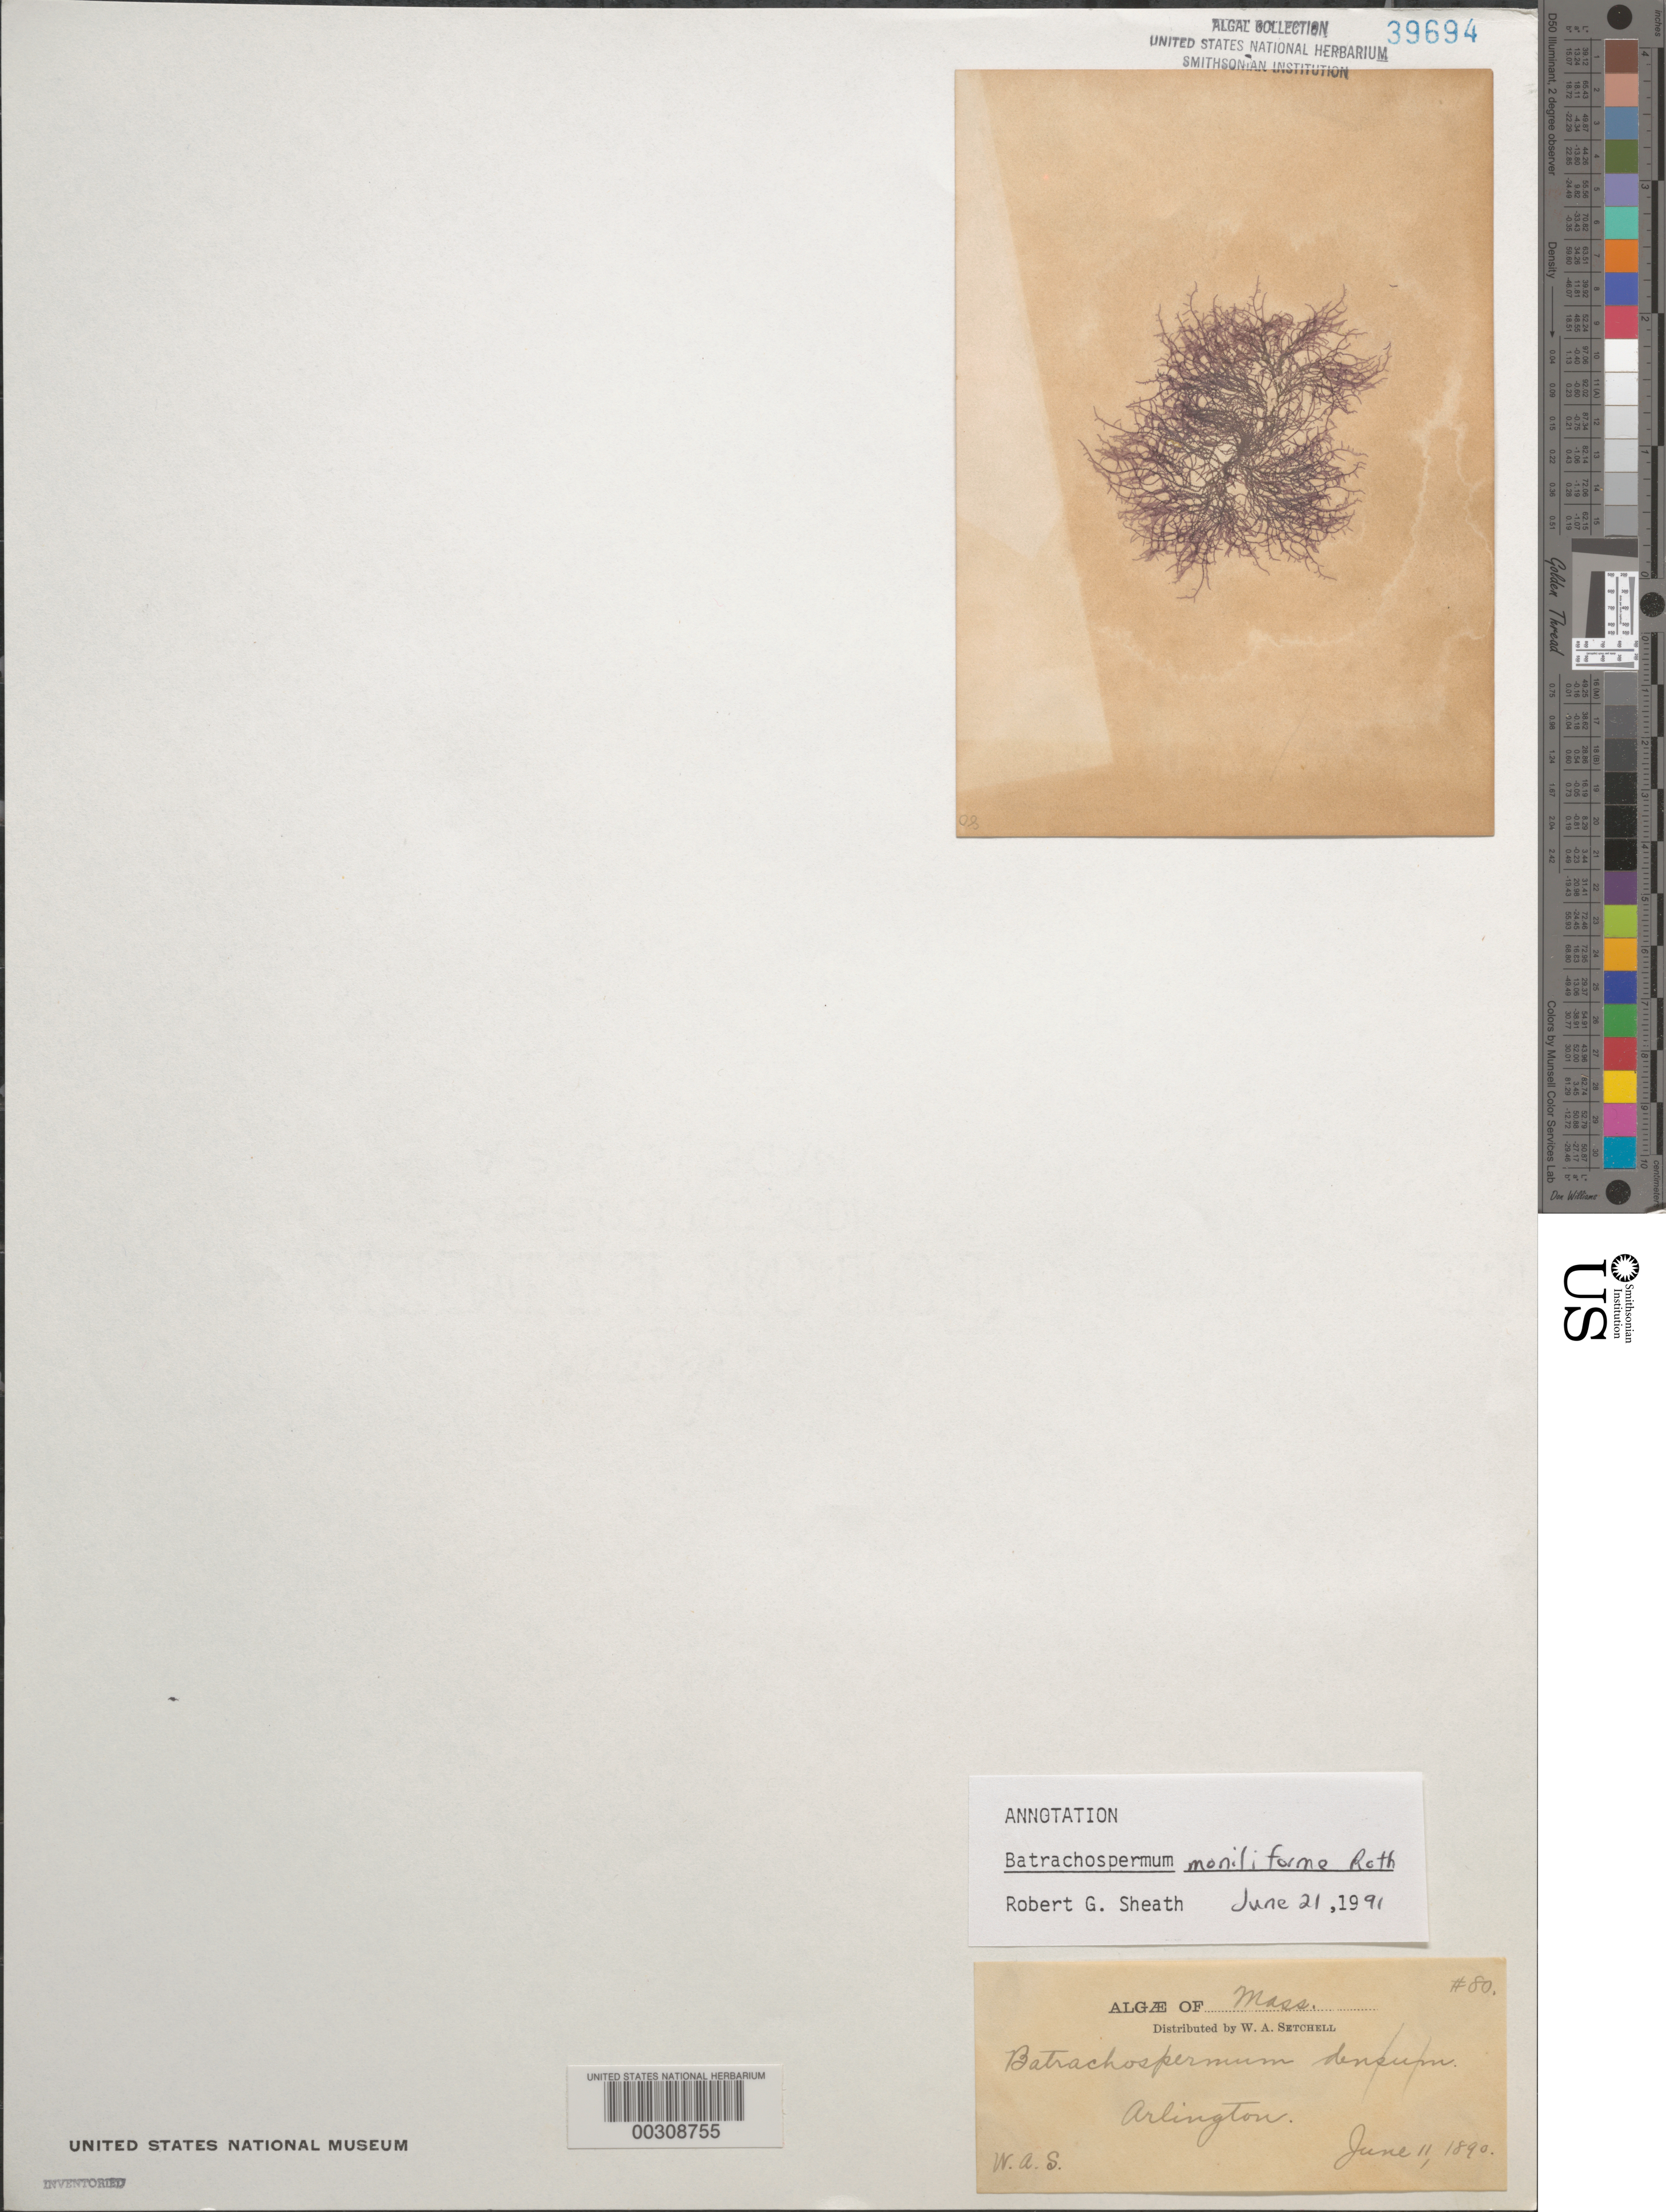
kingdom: Plantae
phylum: Rhodophyta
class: Florideophyceae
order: Batrachospermales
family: Batrachospermaceae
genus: Batrachospermum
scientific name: Batrachospermum gelatinosum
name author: (L.) DC.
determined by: Algae name updating Project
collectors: W. Setchell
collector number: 80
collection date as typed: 11 Jun 1890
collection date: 1890-06-11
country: United States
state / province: Massachusetts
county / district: Middlesex County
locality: Arlington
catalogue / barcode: US 39694